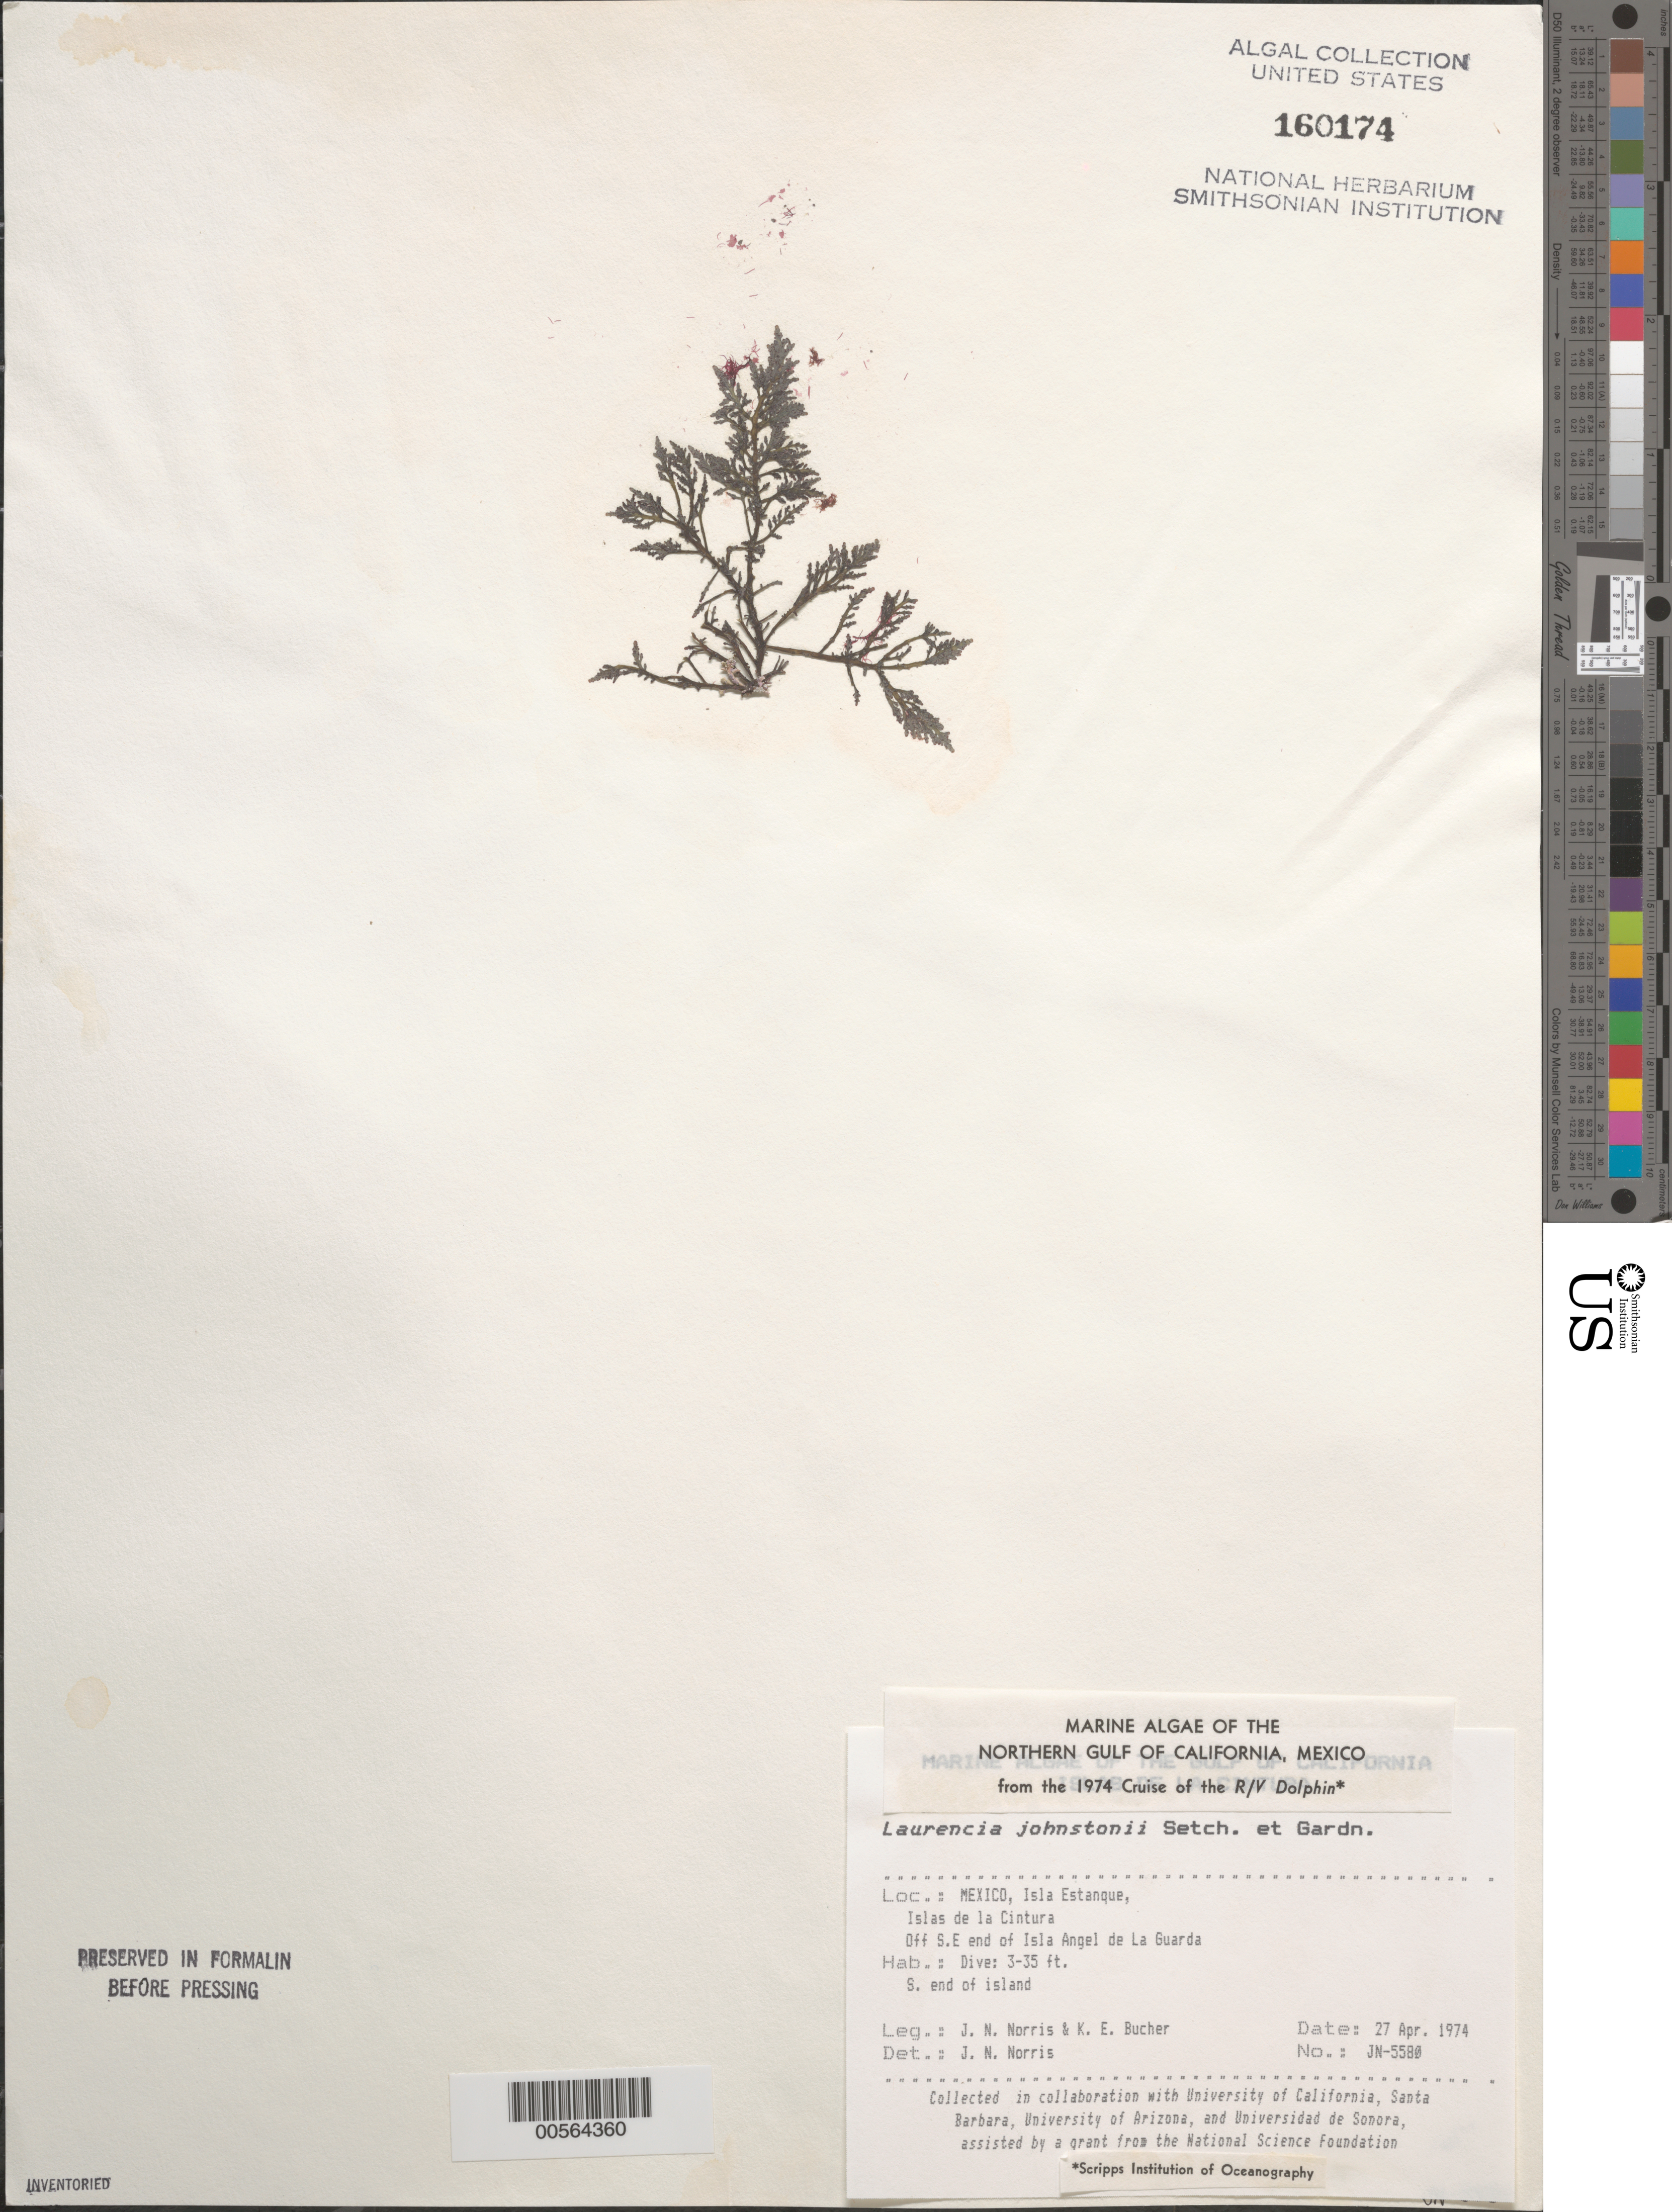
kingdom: Plantae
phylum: Rhodophyta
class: Florideophyceae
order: Ceramiales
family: Rhodomelaceae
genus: Laurencia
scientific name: Laurencia johnstonii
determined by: Norris, James N.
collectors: J. N. Norris & K. E. Bucher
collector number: JN-5580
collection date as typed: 27 Apr 1974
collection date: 1974-04-27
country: Mexico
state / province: Baja California Norte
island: Isla Estanque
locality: Off Isla Angel de la Guarda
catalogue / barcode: US 160174